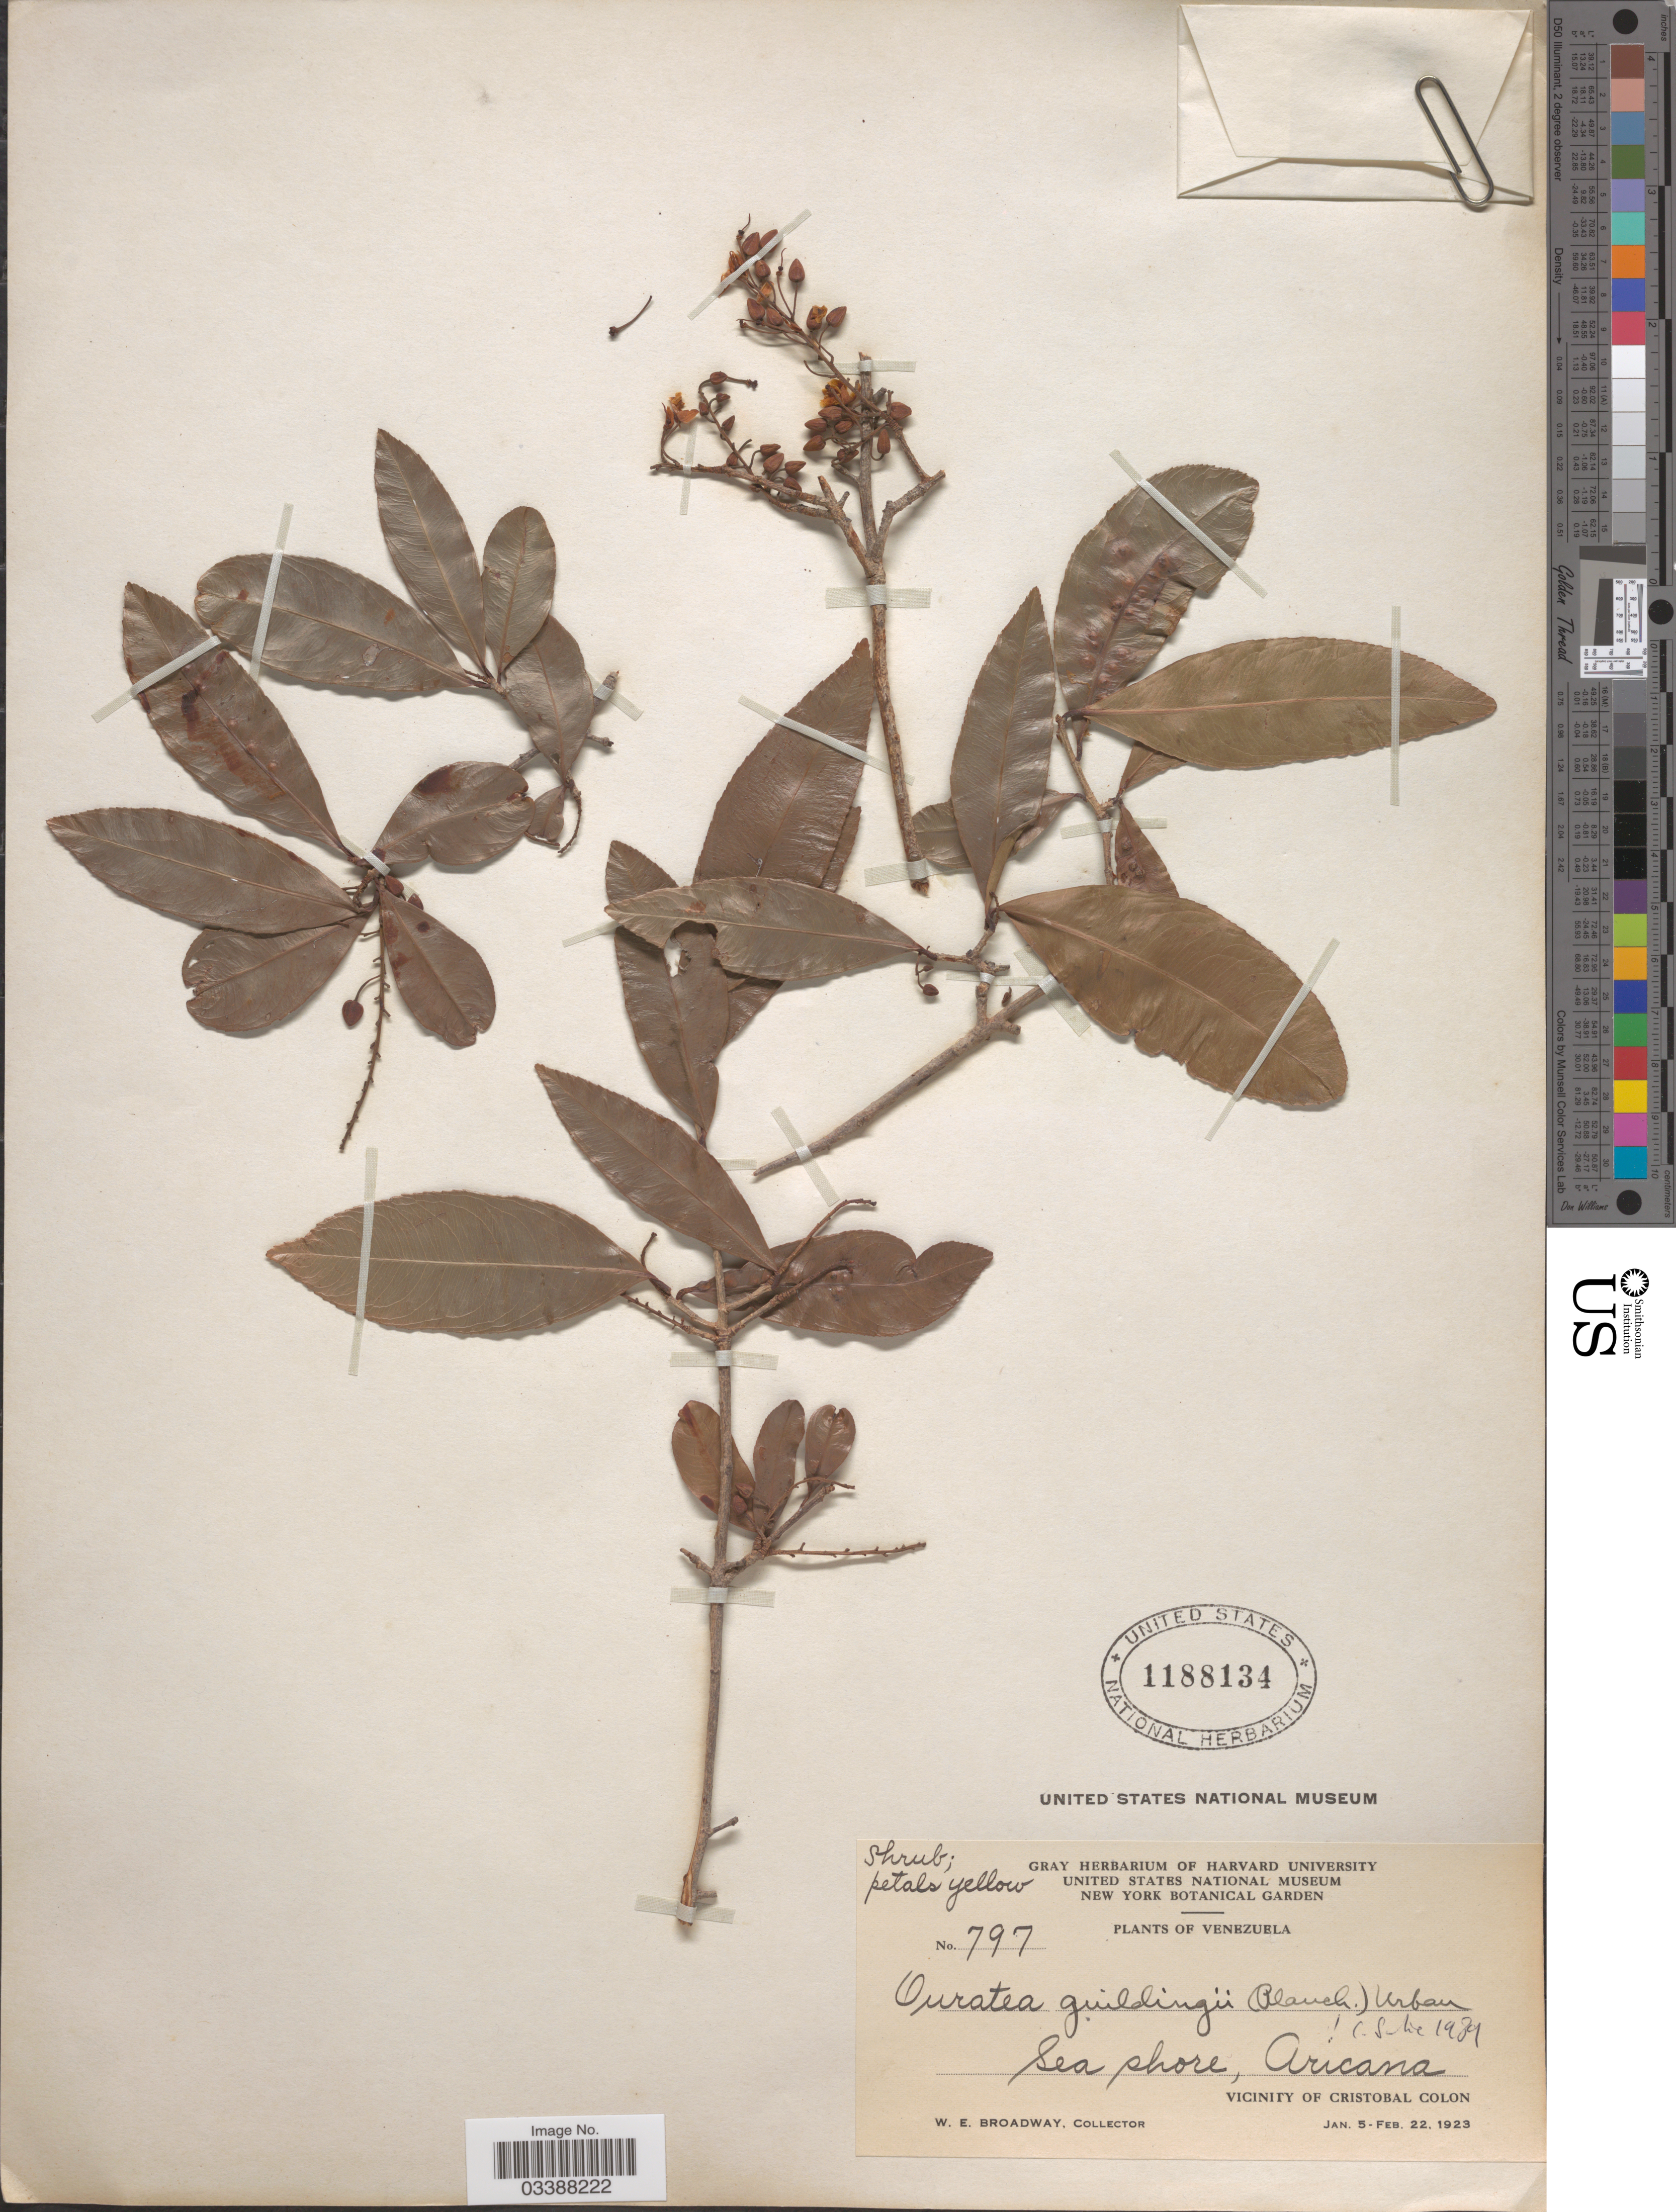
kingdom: Plantae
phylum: Tracheophyta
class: Magnoliopsida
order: Malpighiales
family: Ochnaceae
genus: Ouratea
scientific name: Ouratea guildingii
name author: (Planch.) Urb.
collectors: W. E. Broadway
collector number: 797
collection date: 1923-01-05/1923-02-22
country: Venezuela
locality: Sea shore, Aricana. Vicinity of Cristobal Colon.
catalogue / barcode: US 1188134